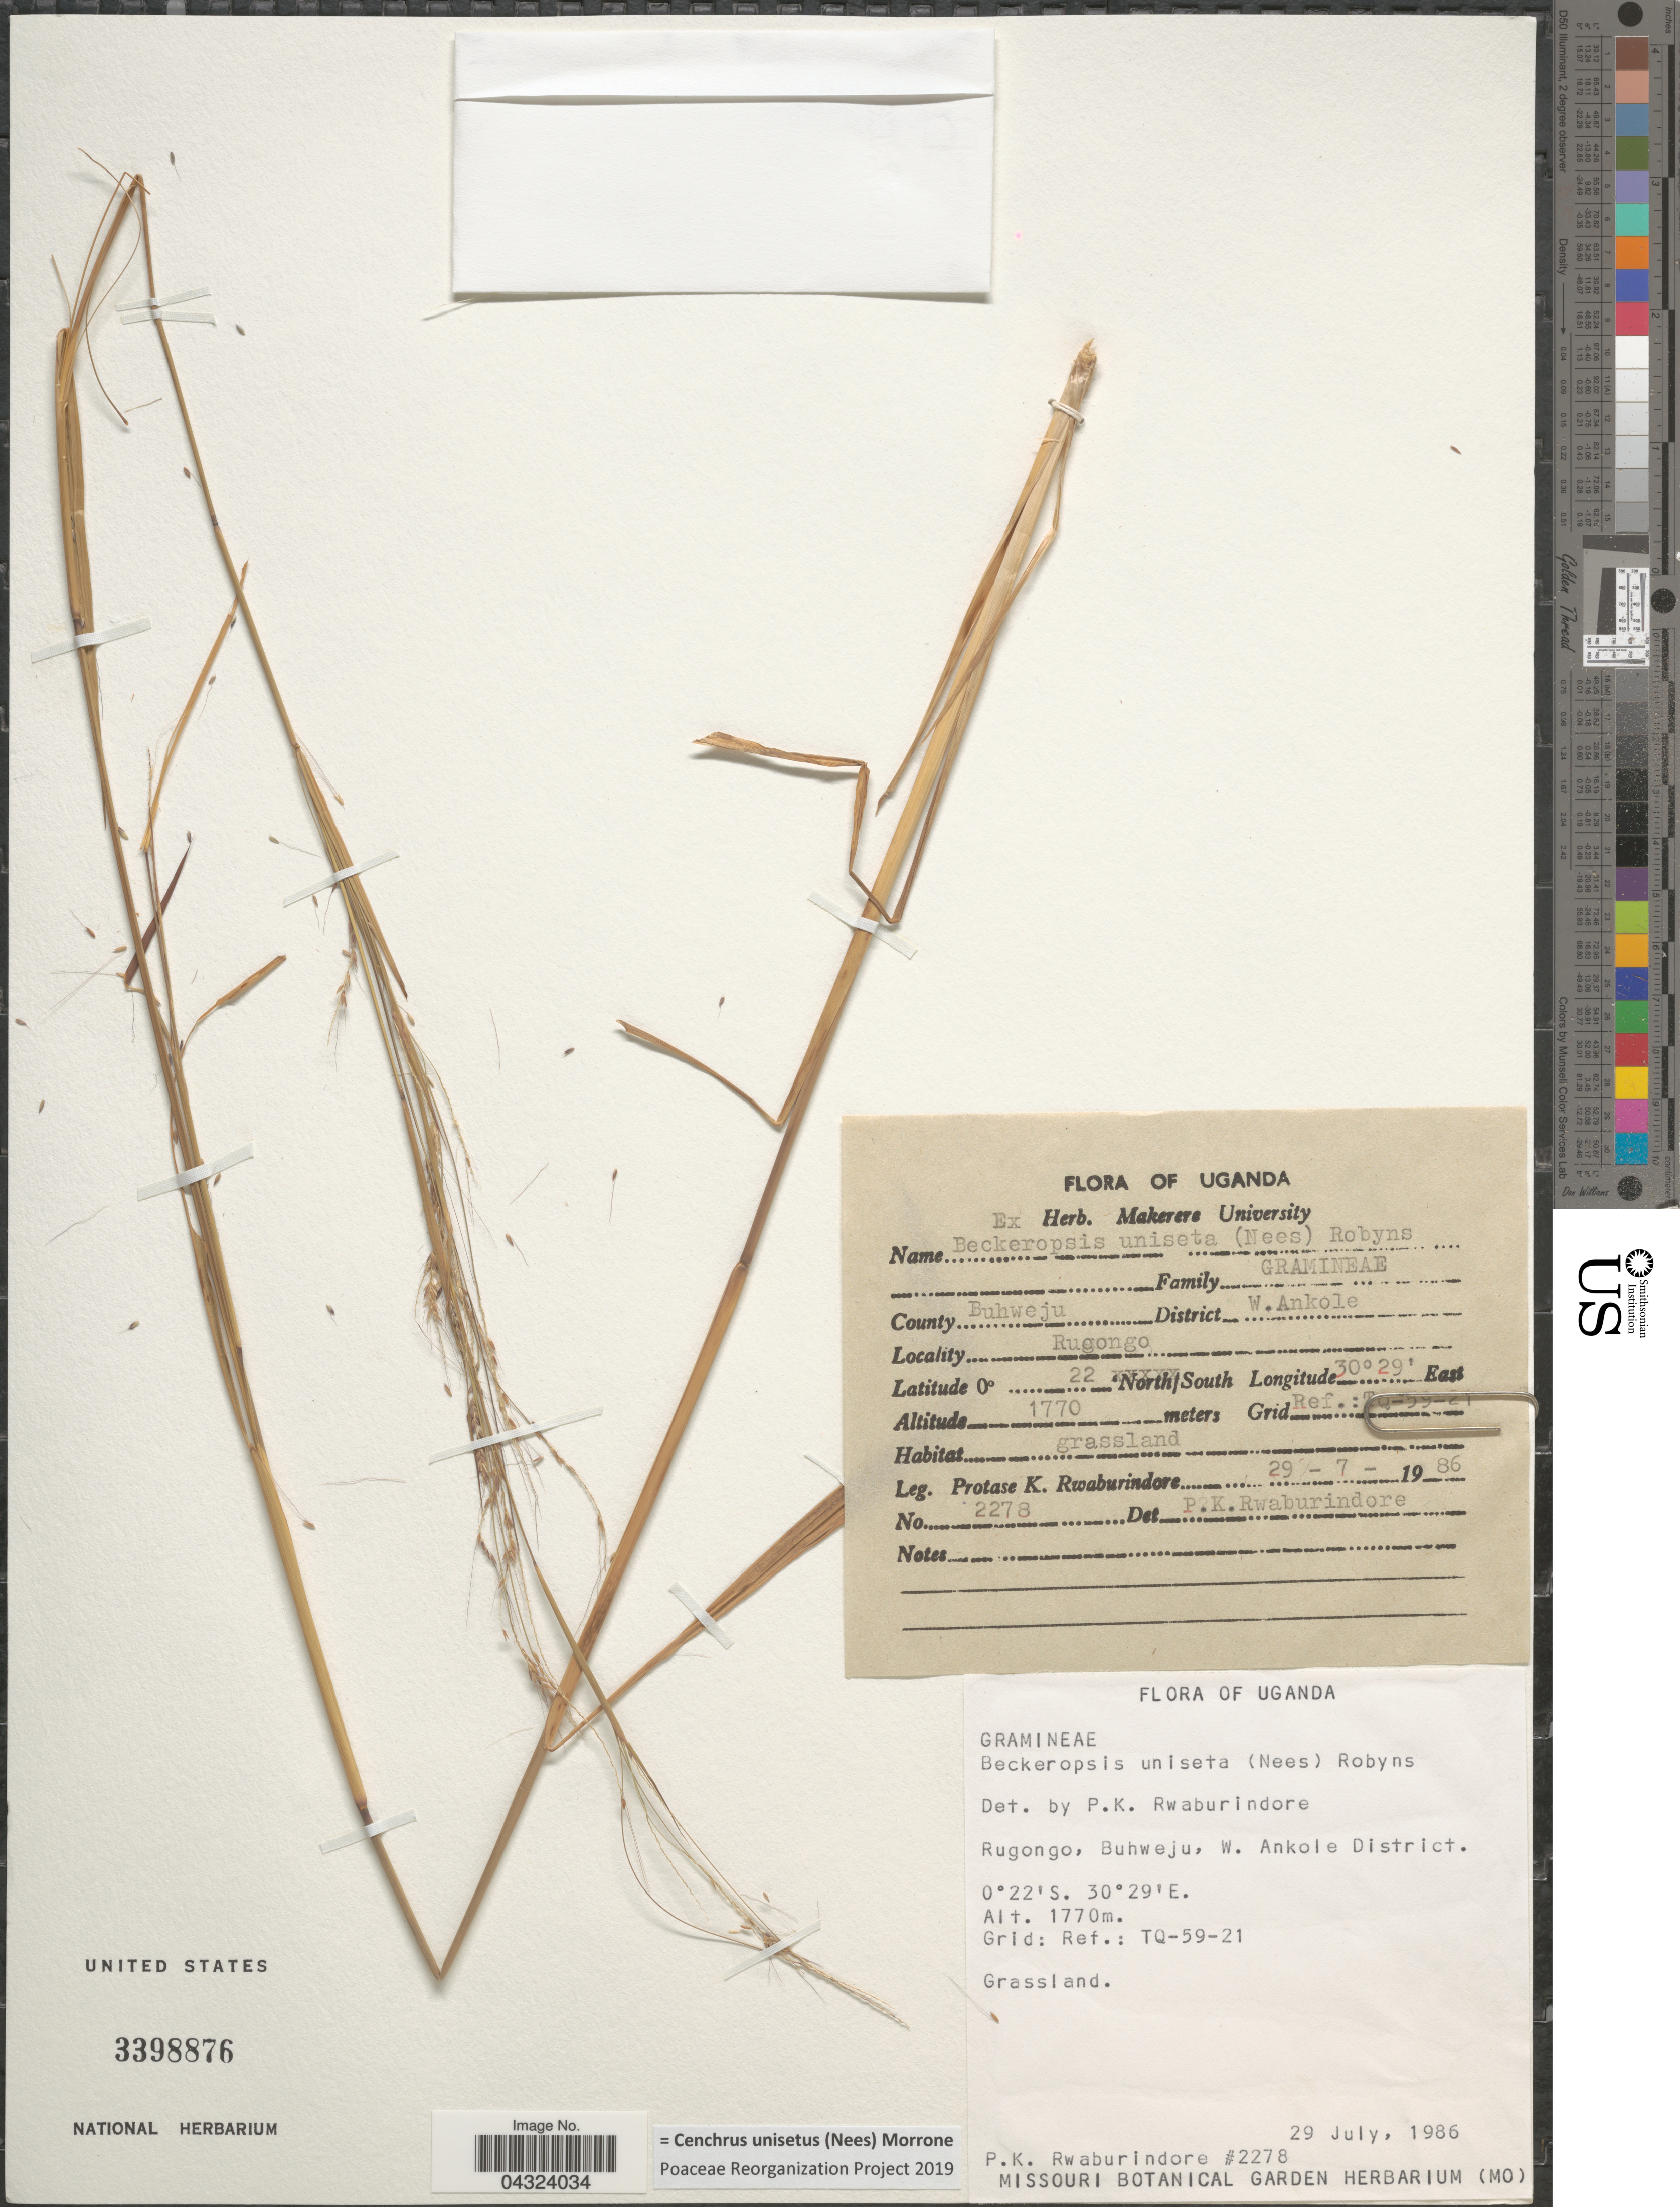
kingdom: Plantae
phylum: Tracheophyta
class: Liliopsida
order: Poales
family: Poaceae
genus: Cenchrus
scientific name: Cenchrus unisetus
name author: (Nees) Morrone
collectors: P. Rwaburindore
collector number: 2278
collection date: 1986-07-29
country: Uganda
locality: County Buhweju. District W. Ankole. Rugongo. Grid: Ref.: TQ-59-21.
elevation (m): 1770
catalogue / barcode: US 3398876